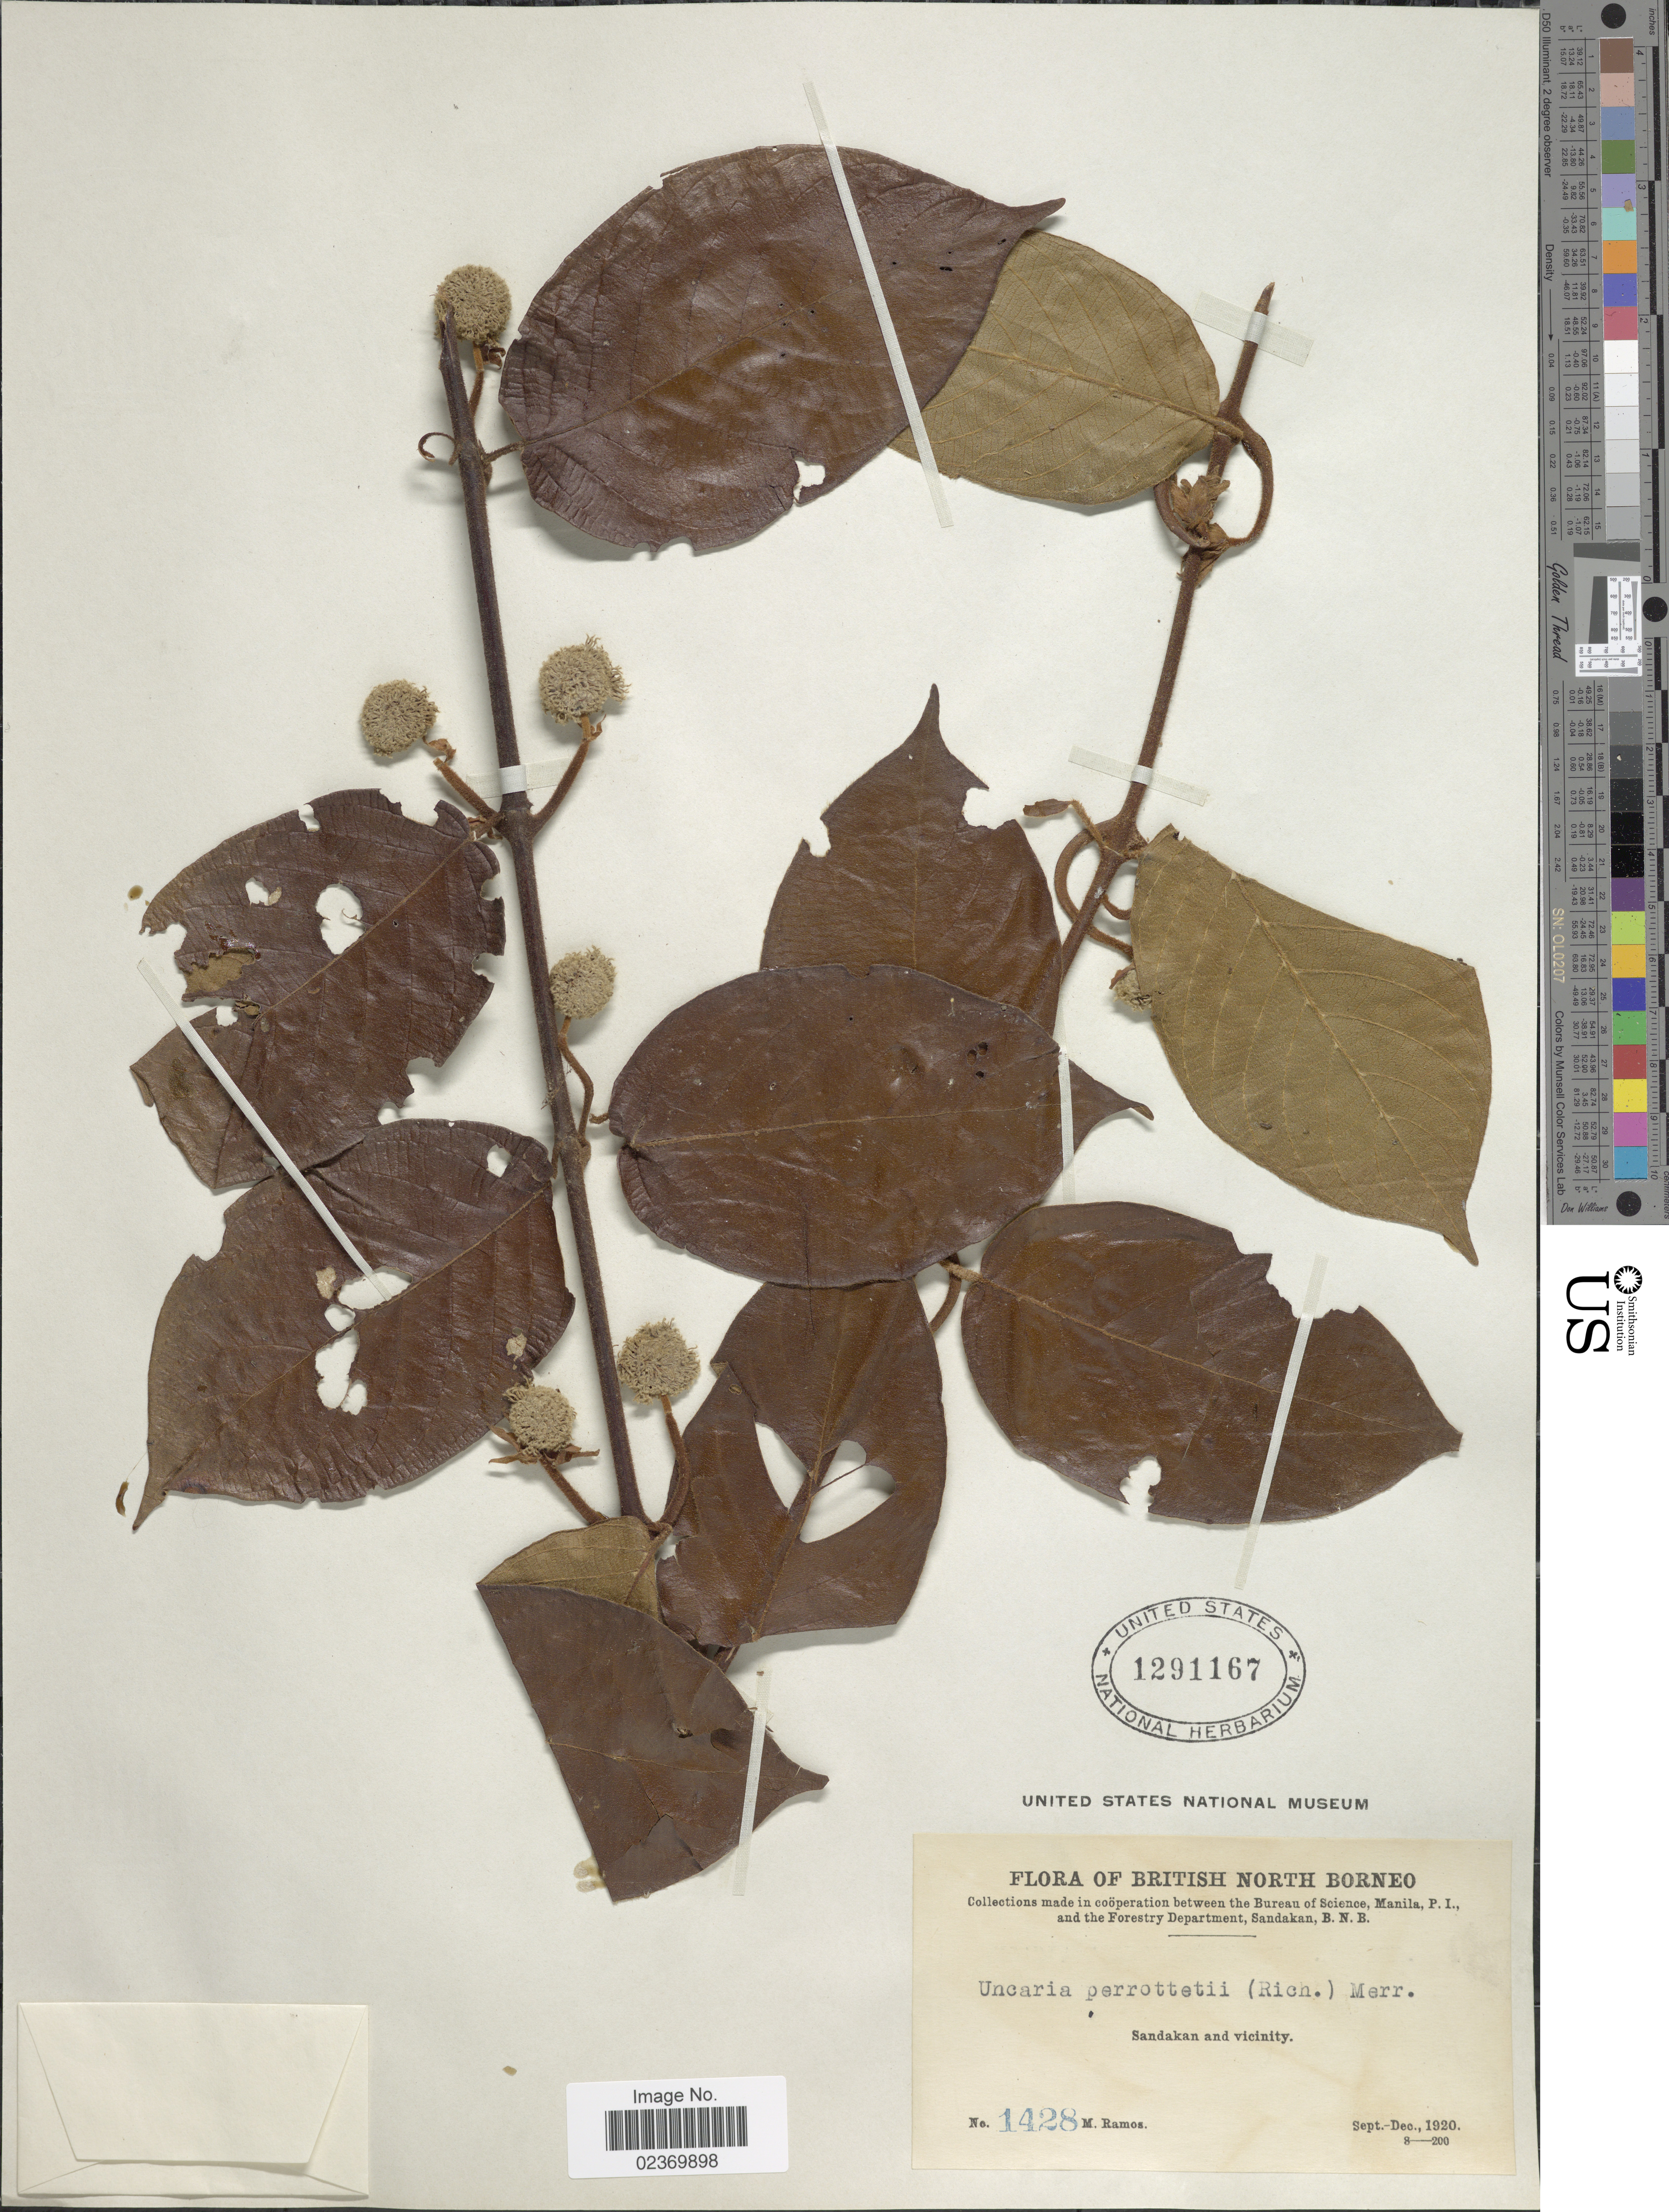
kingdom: Plantae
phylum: Tracheophyta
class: Magnoliopsida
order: Gentianales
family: Rubiaceae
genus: Uncaria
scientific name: Uncaria perrottetii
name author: (A. Rich.) Merr.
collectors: M. Ramos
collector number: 1428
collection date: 1920-09/1920-12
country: Malaysia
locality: British North Borneo, Sandakan and vicinity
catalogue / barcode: US 1291167